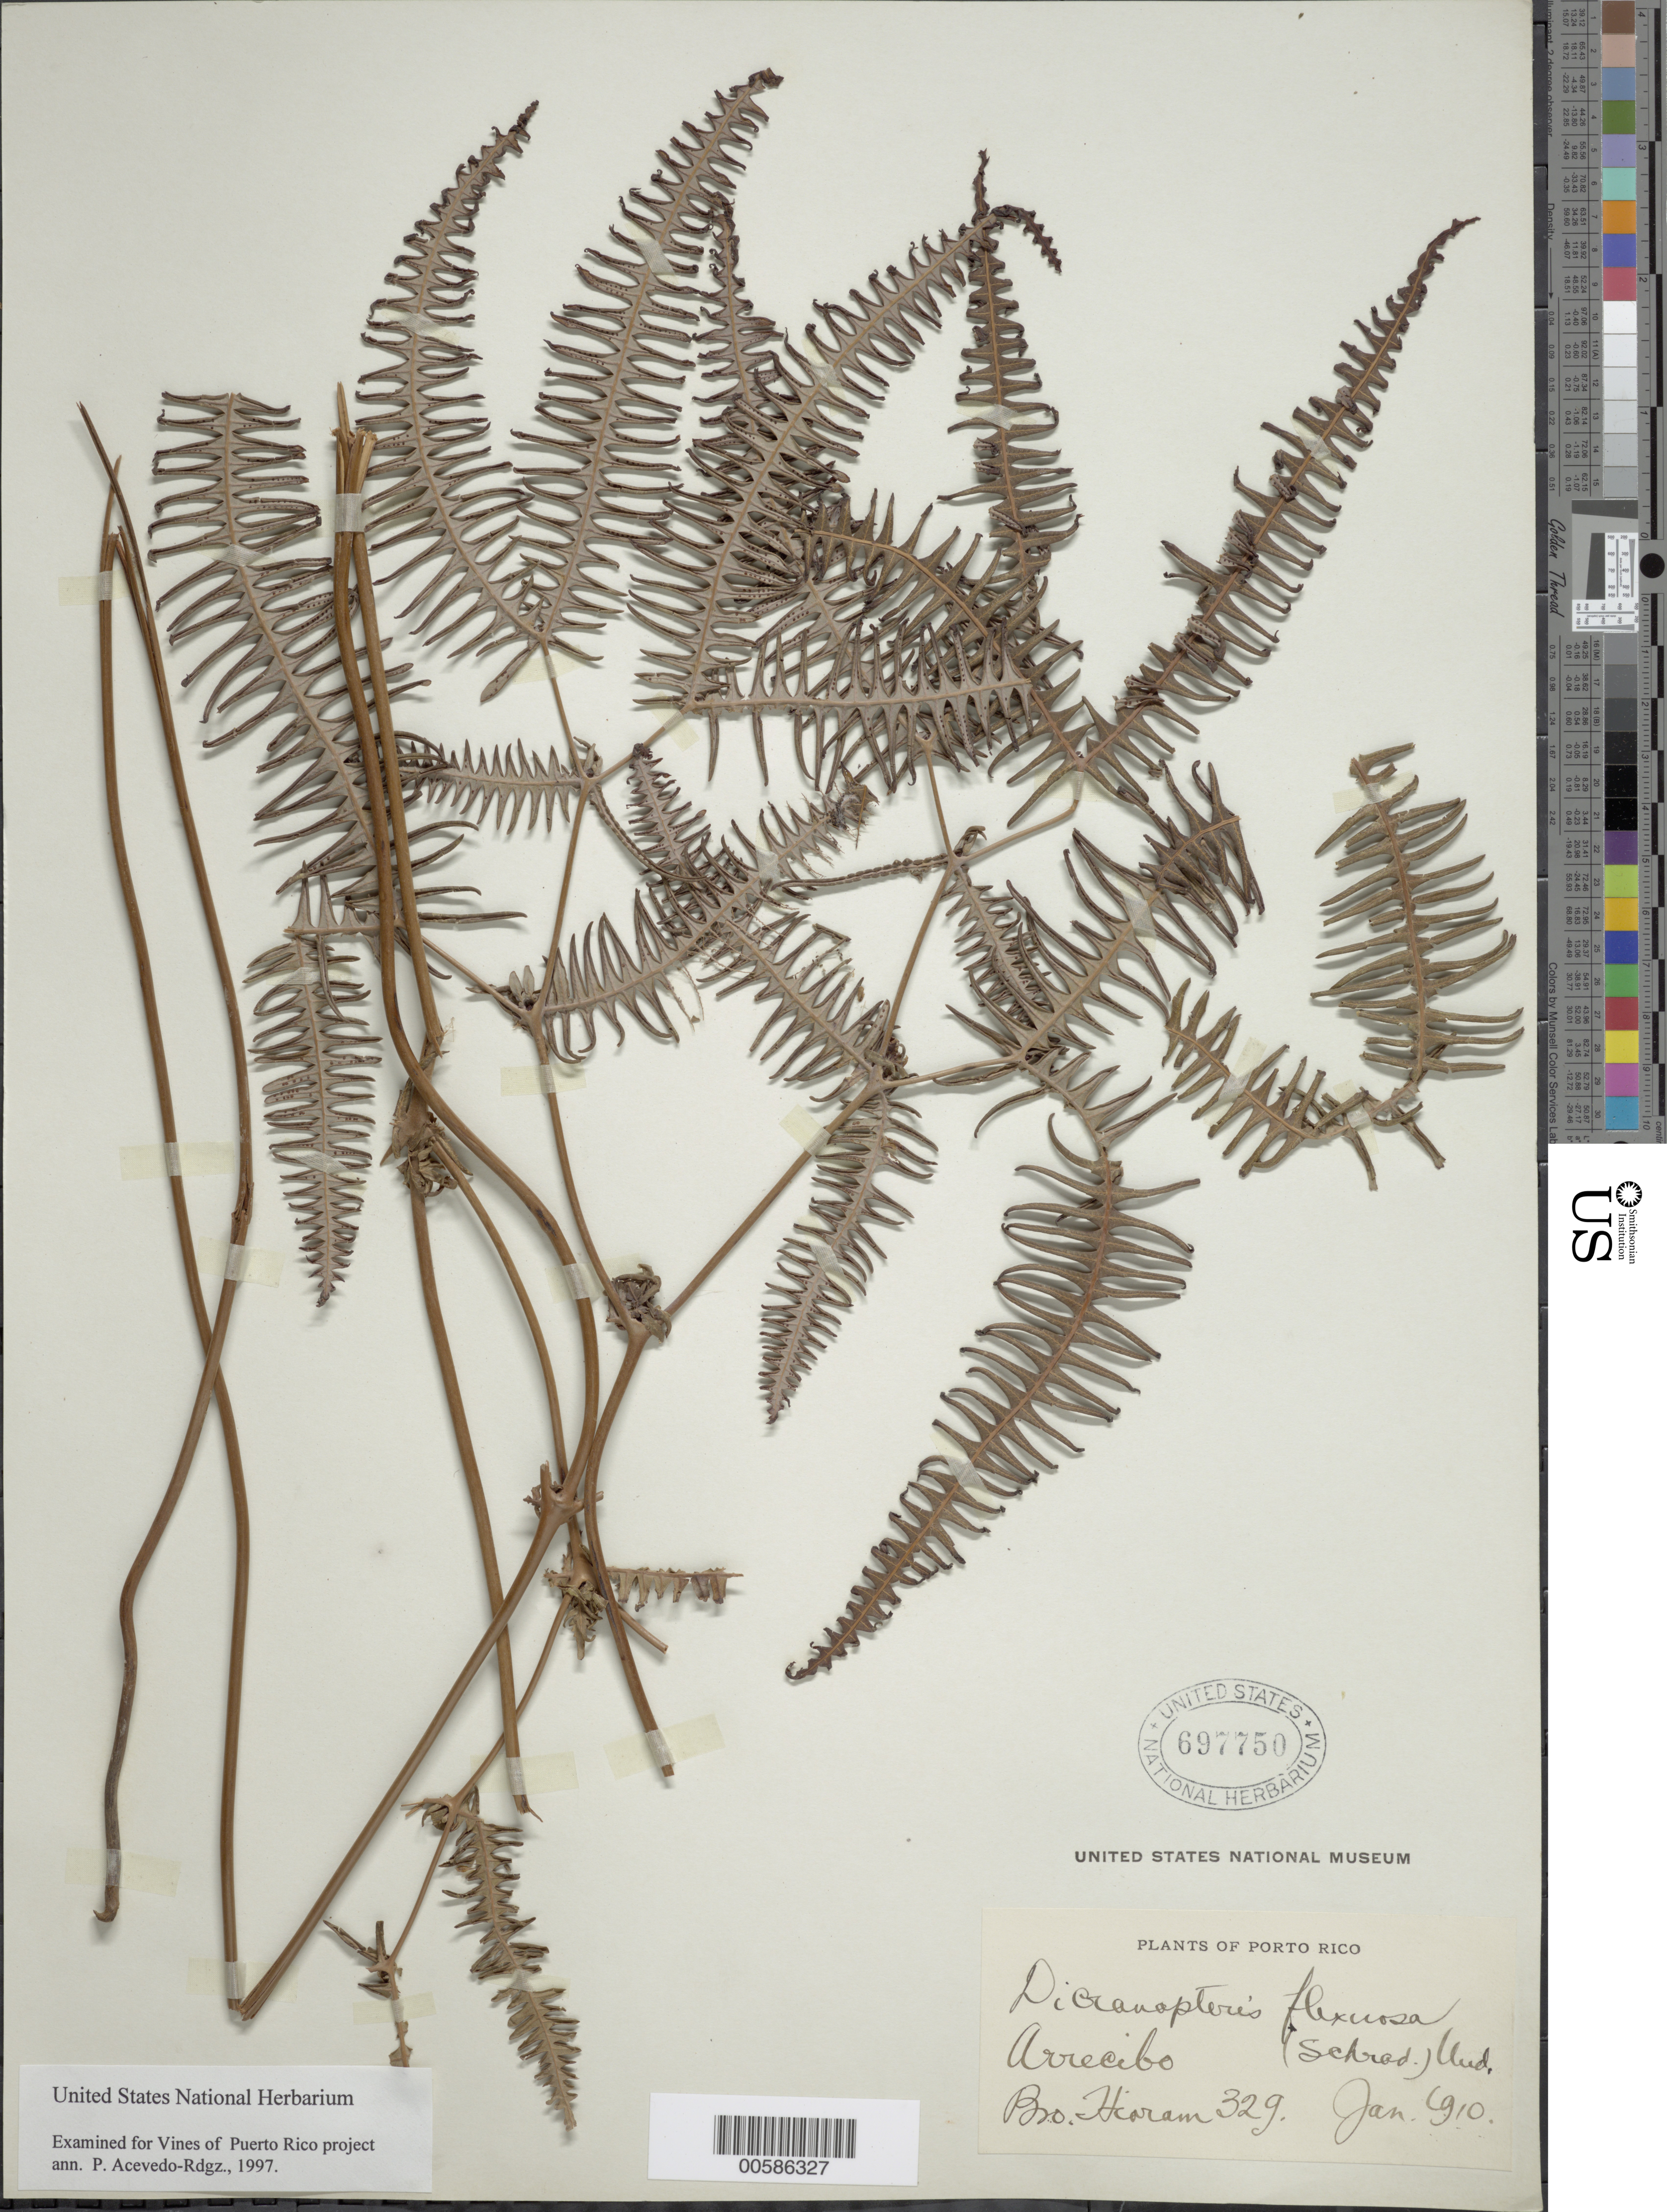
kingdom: Plantae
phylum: Tracheophyta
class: Polypodiopsida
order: Gleicheniales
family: Gleicheniaceae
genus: Dicranopteris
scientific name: Dicranopteris flexuosa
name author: (Schrad.) Underw.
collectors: Bro. Hioram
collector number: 329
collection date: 1910-01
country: Puerto Rico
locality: Porto Rico, Arrecibo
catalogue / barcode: US 697750